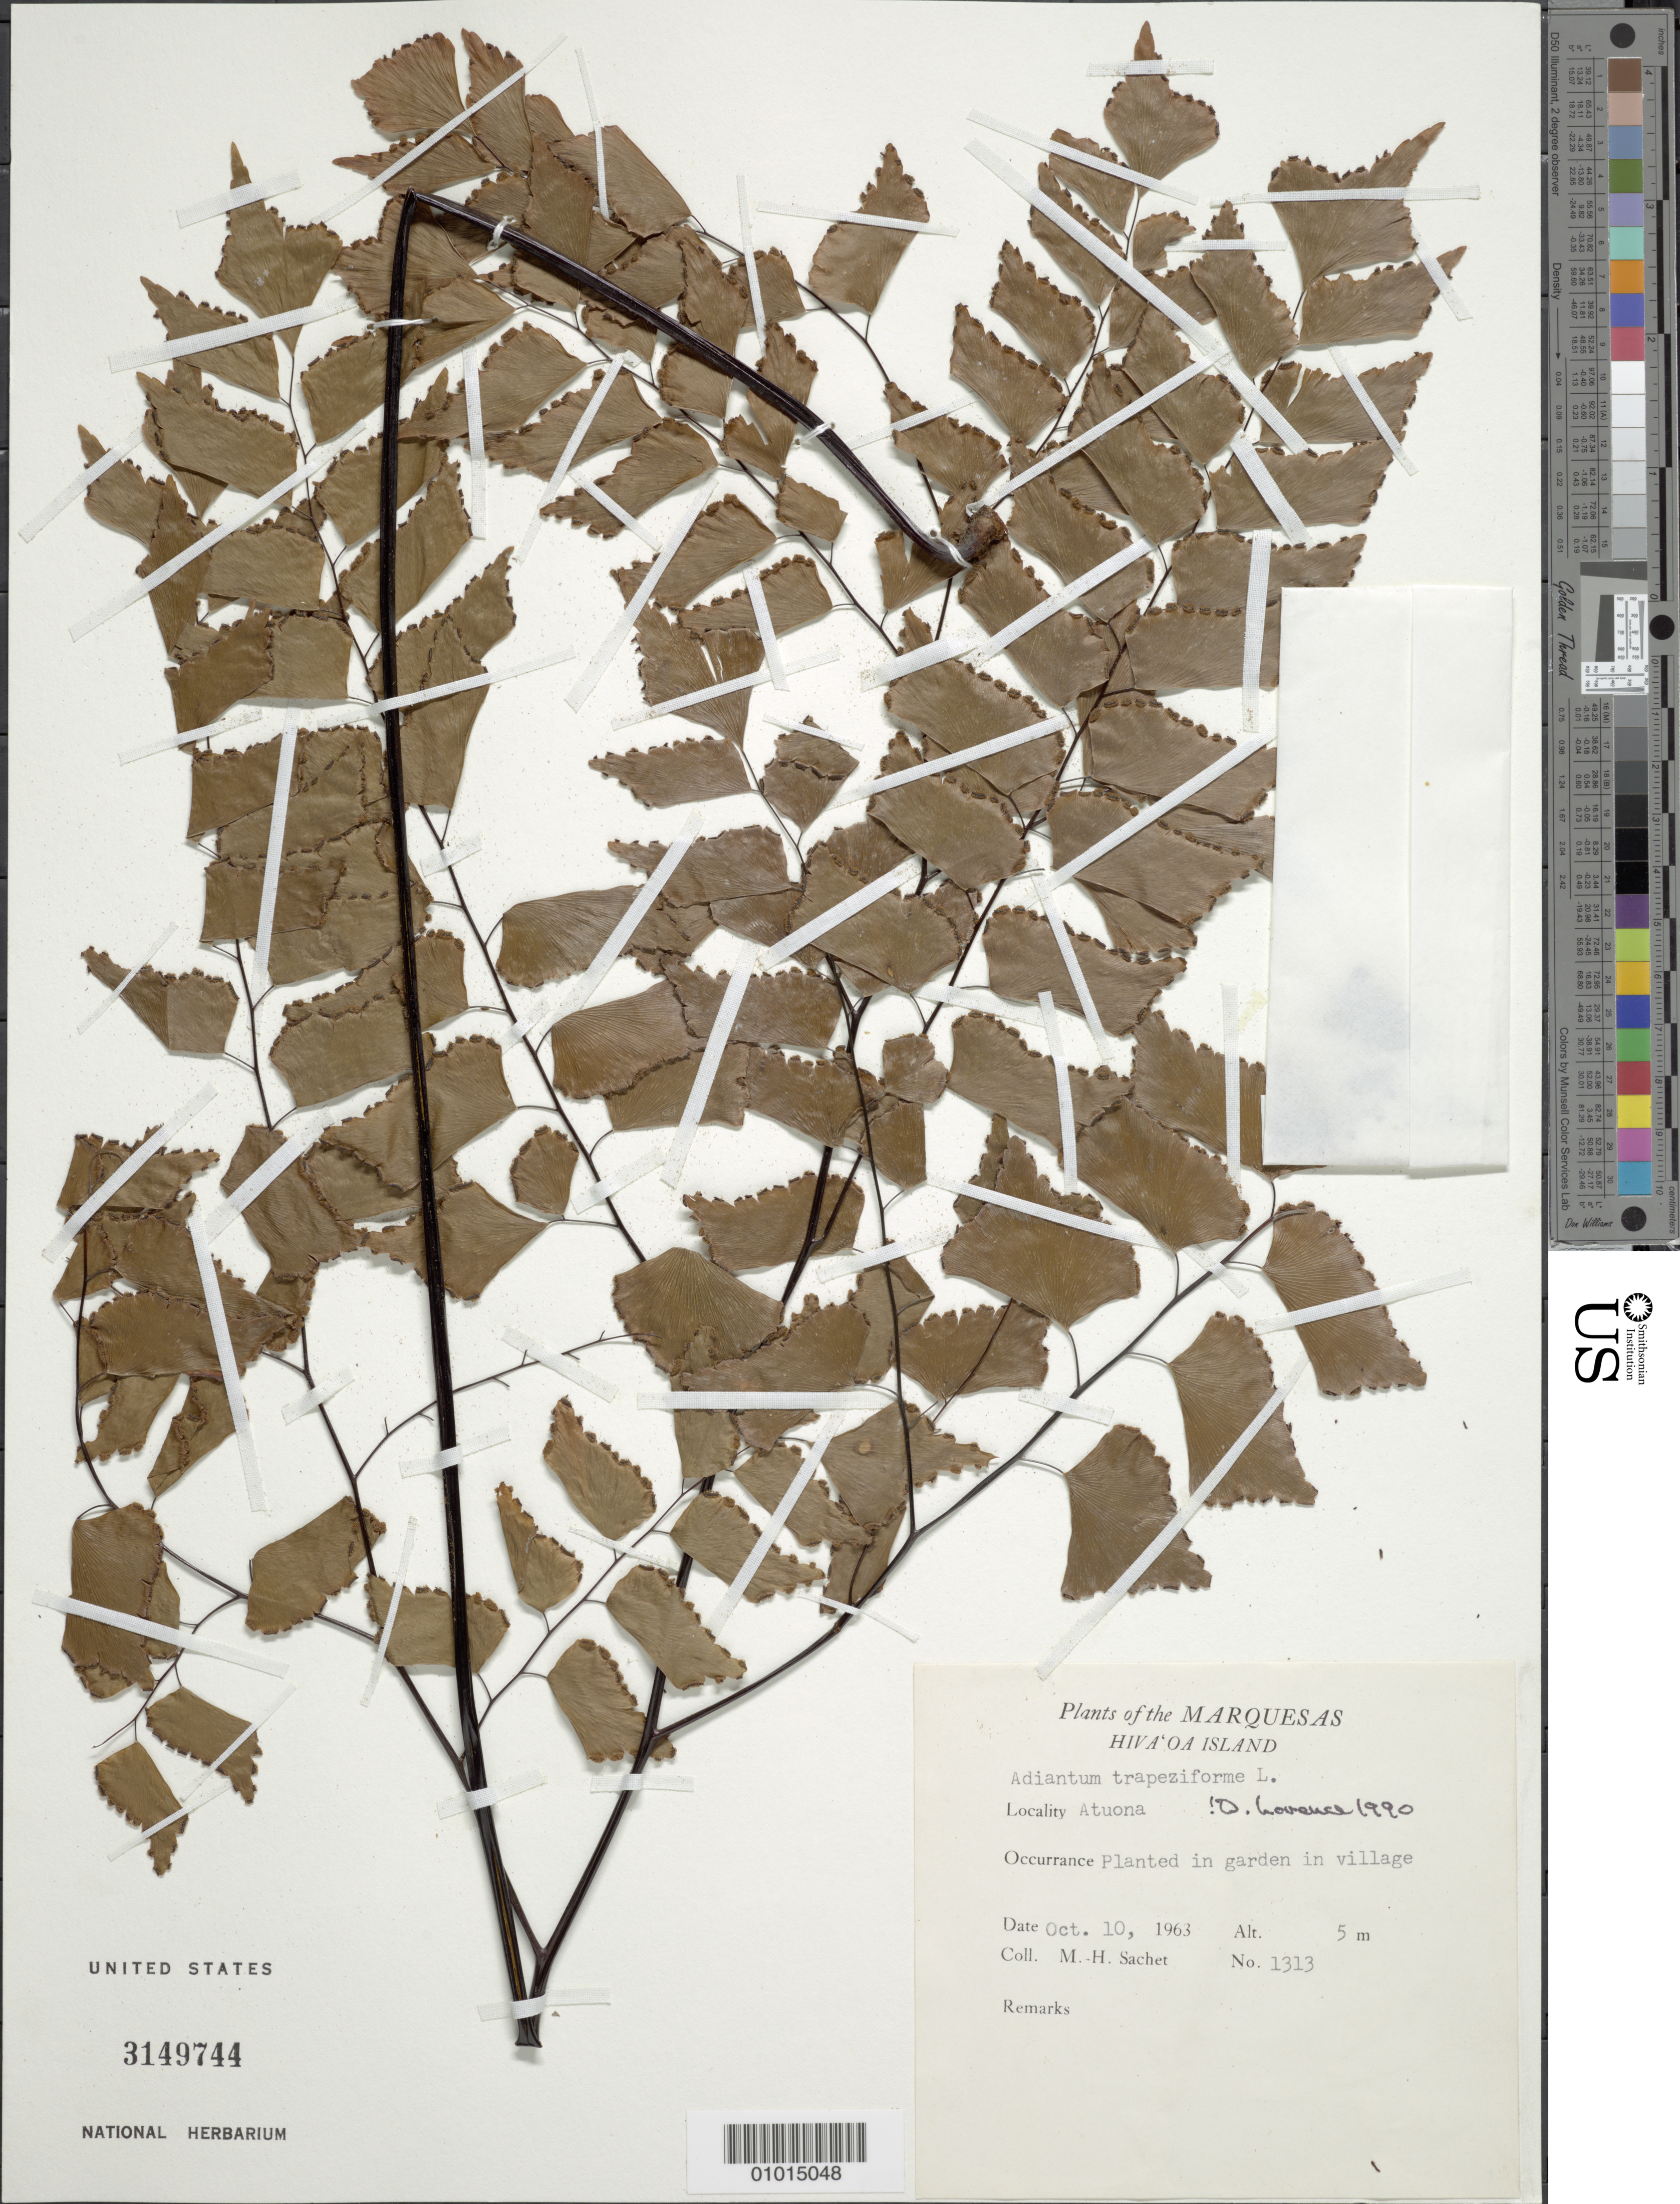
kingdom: Plantae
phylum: Tracheophyta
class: Polypodiopsida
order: Polypodiales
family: Pteridaceae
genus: Adiantum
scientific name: Adiantum trapeziforme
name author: L.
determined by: Lorence, David H., (PTBG), National Tropical Botanical Garden (UNITED STATES)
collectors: M.-H. Sachet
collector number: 1313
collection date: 1963-10-10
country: French Polynesia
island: Hiva Oa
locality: Atuona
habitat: Planted in garden in village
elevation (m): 5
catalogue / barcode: US 3149744